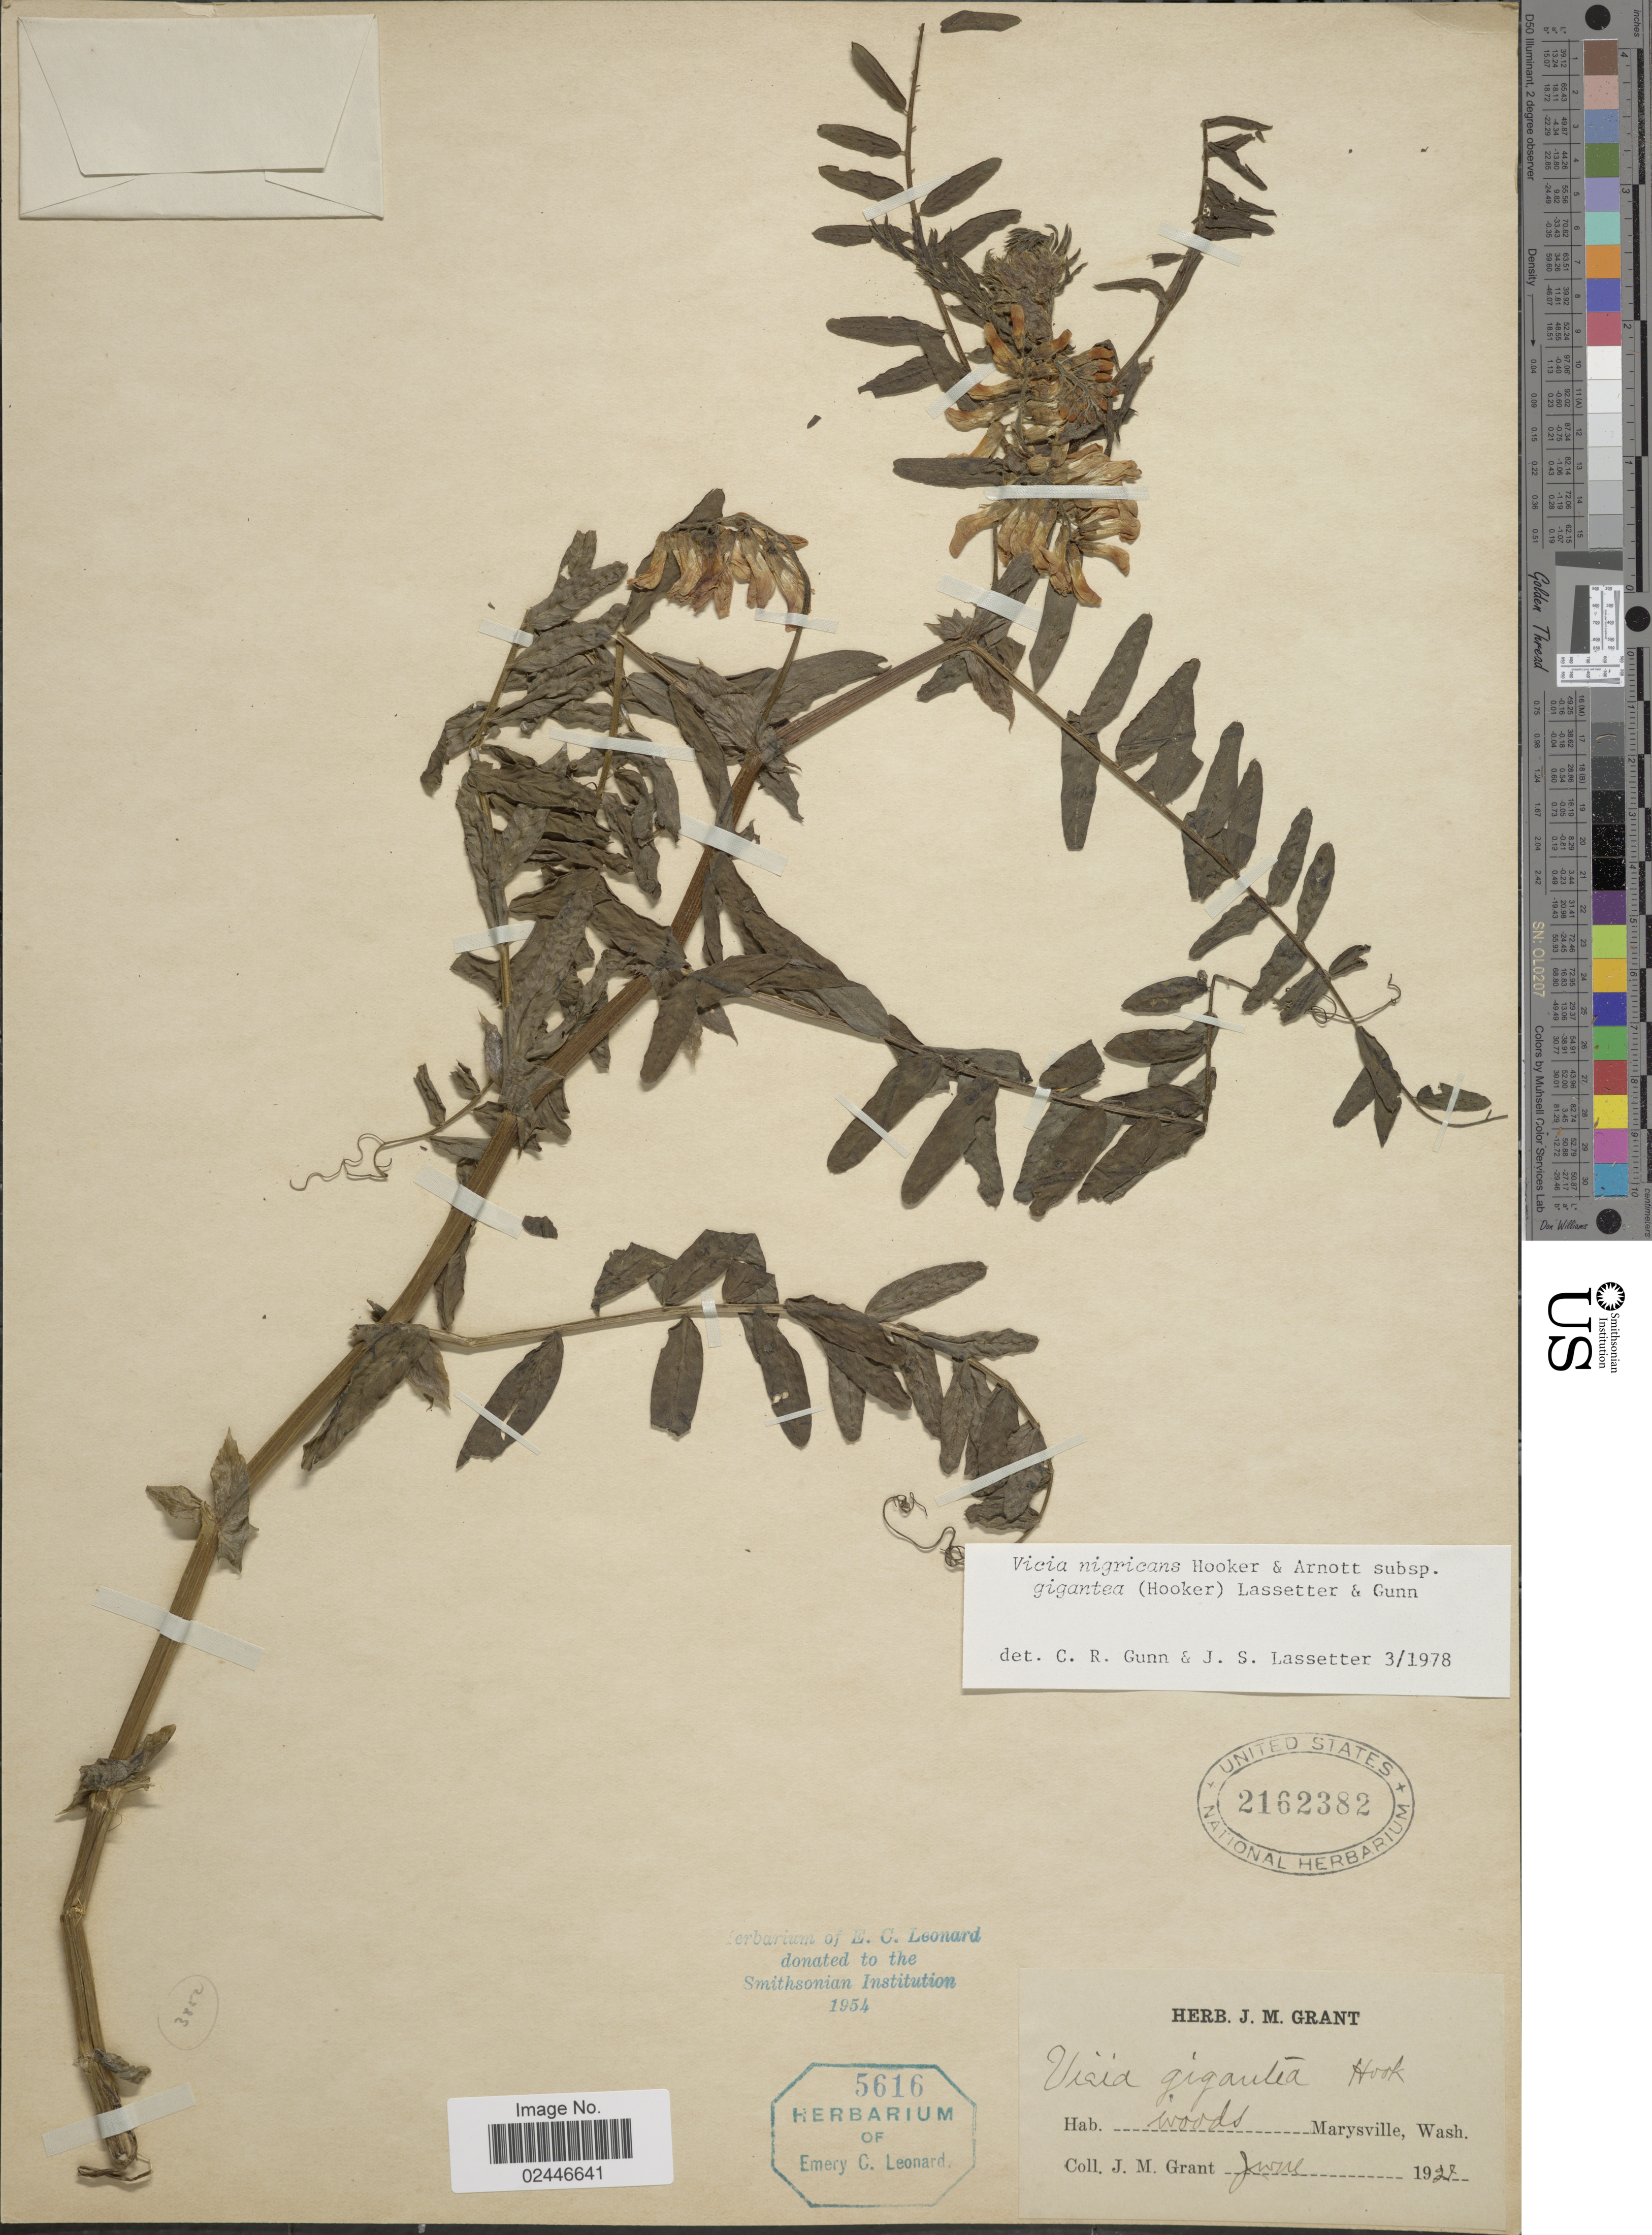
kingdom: Plantae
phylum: Tracheophyta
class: Magnoliopsida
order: Fabales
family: Fabaceae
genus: Vicia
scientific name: Vicia nigricans subsp. gigantea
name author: Hook. & Arn.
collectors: J. M. Grant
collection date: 1927-06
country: United States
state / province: Washington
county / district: Snohomish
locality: Marysville, Wash.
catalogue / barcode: US 2162382